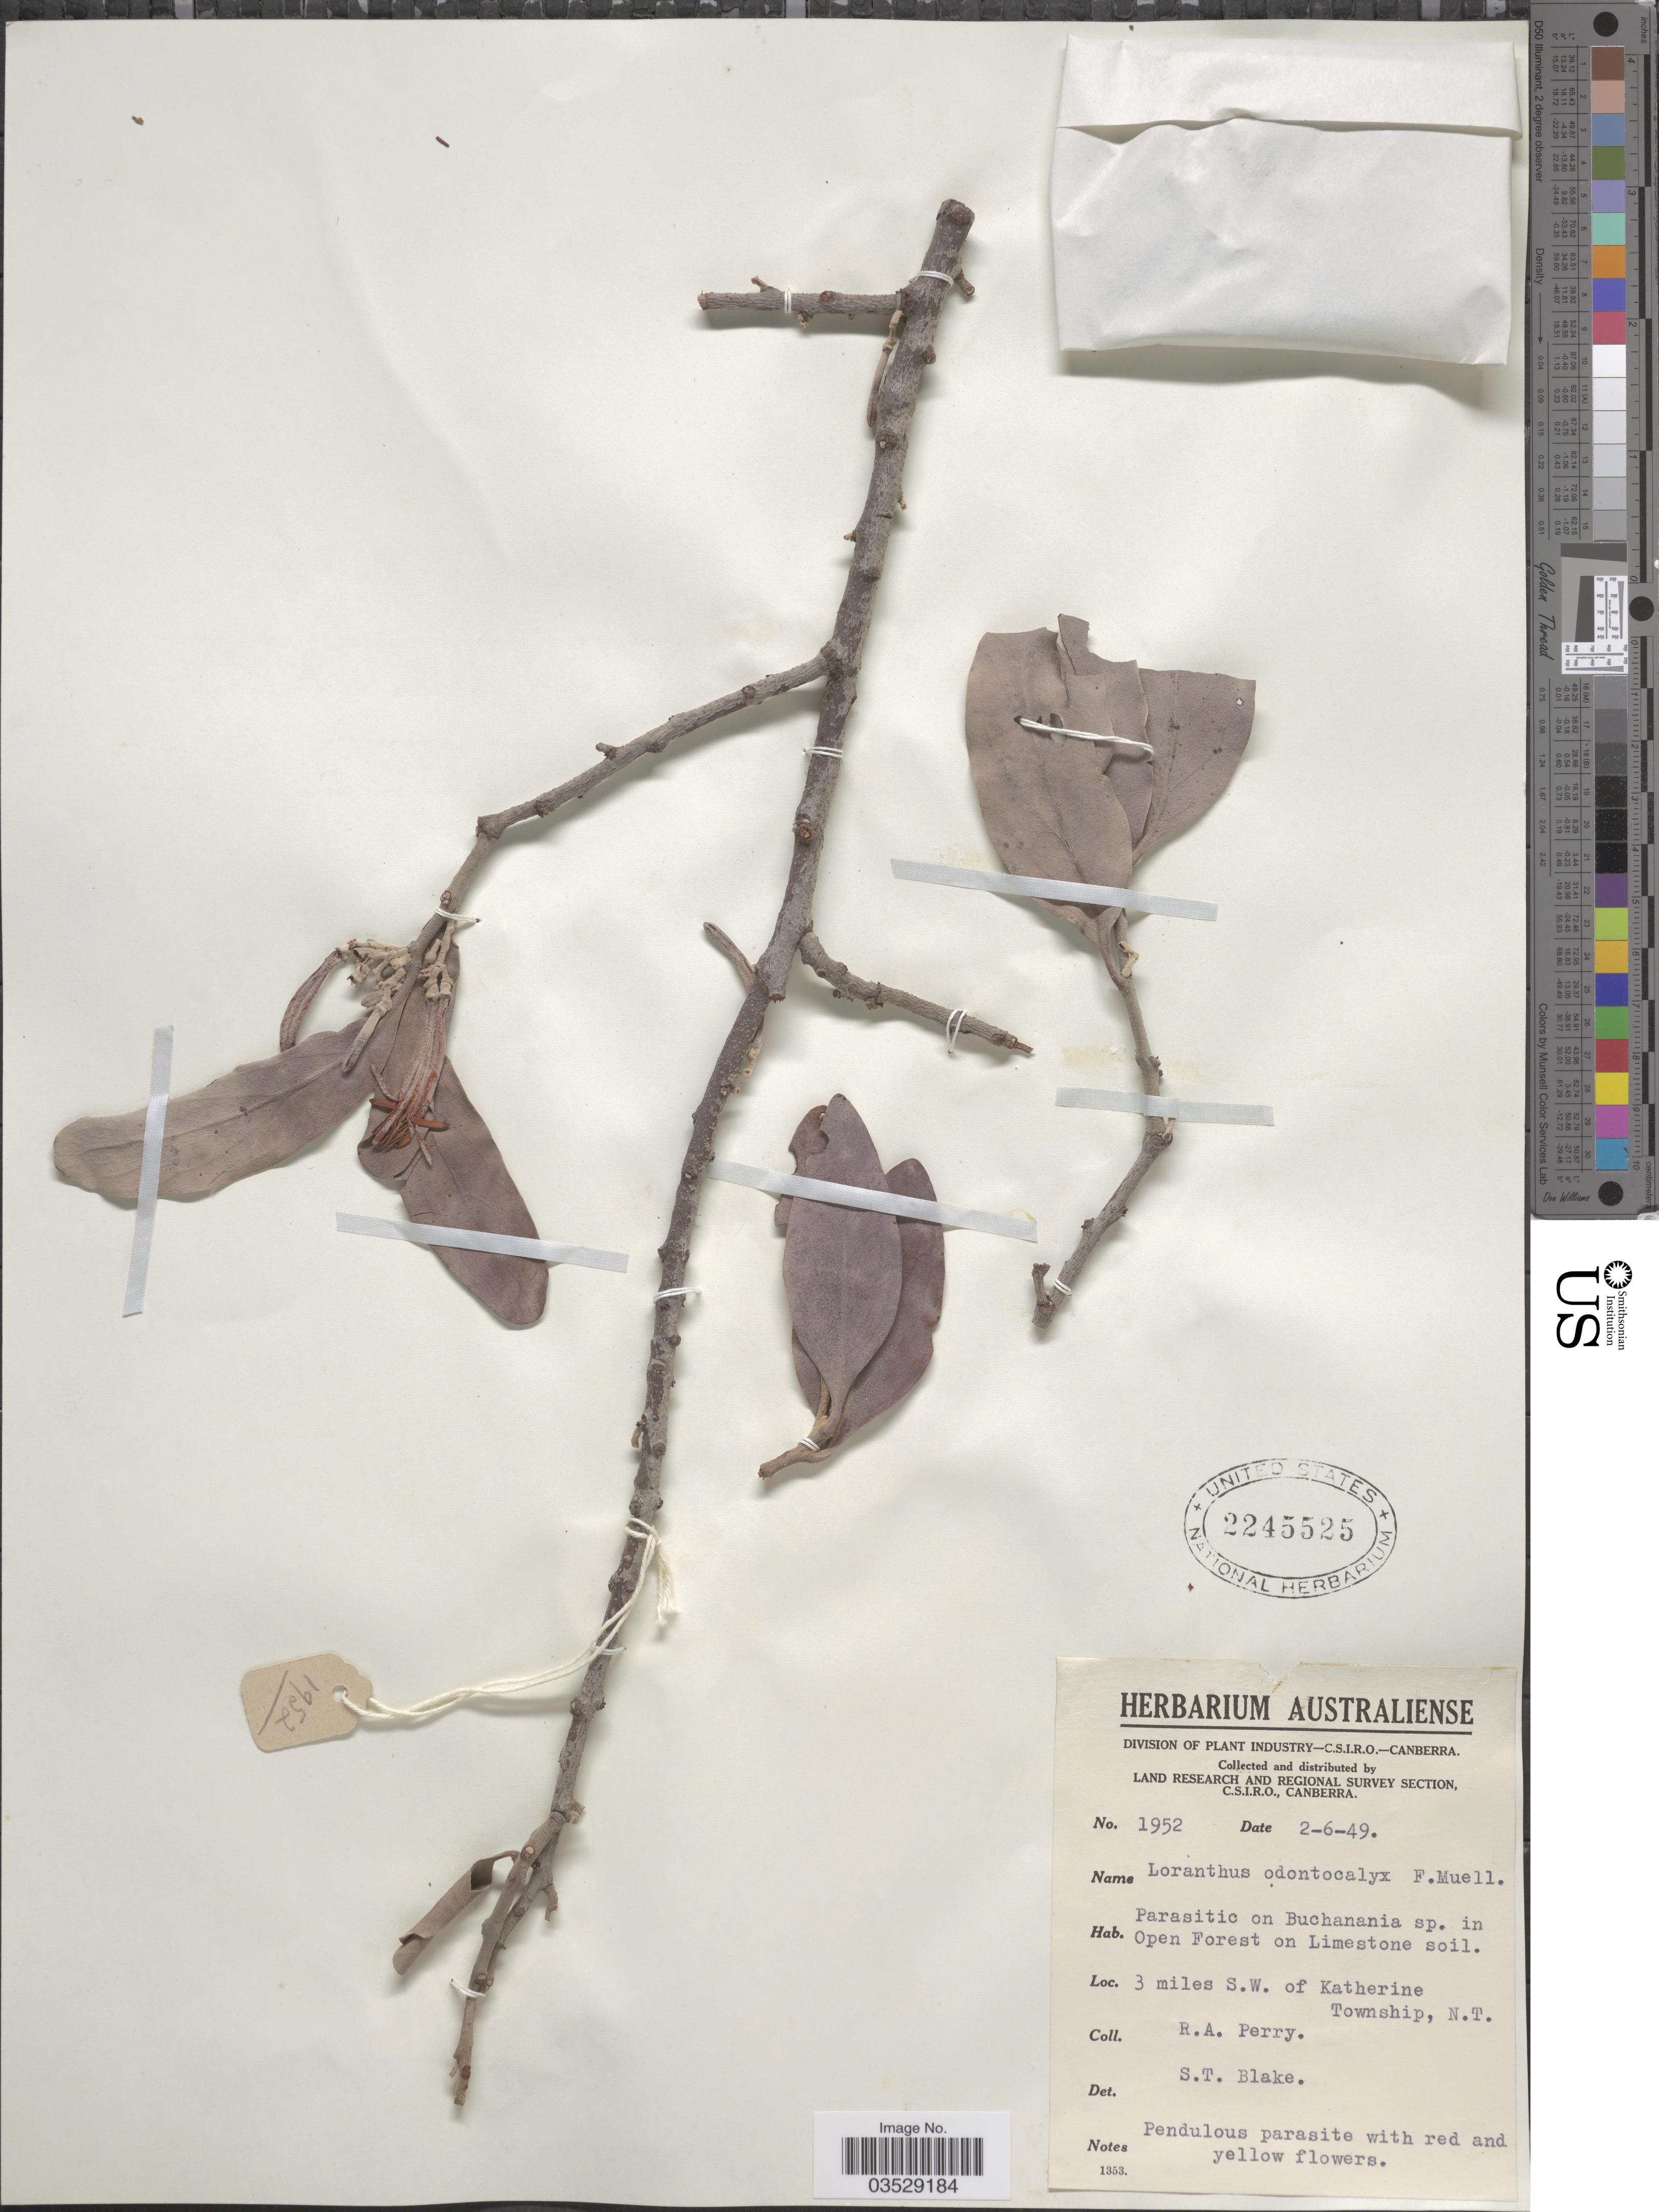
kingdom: Plantae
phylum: Tracheophyta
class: Magnoliopsida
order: Santalales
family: Loranthaceae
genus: Dendrophthoe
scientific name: Dendrophthoe odontocalyx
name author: Tiegh.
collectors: Perry, R. A.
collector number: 1952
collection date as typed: Transcribed d/m/y: 2/6/49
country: Australia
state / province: Northern Territory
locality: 3 miles S. W. of Katherine Township.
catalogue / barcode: US 2245525